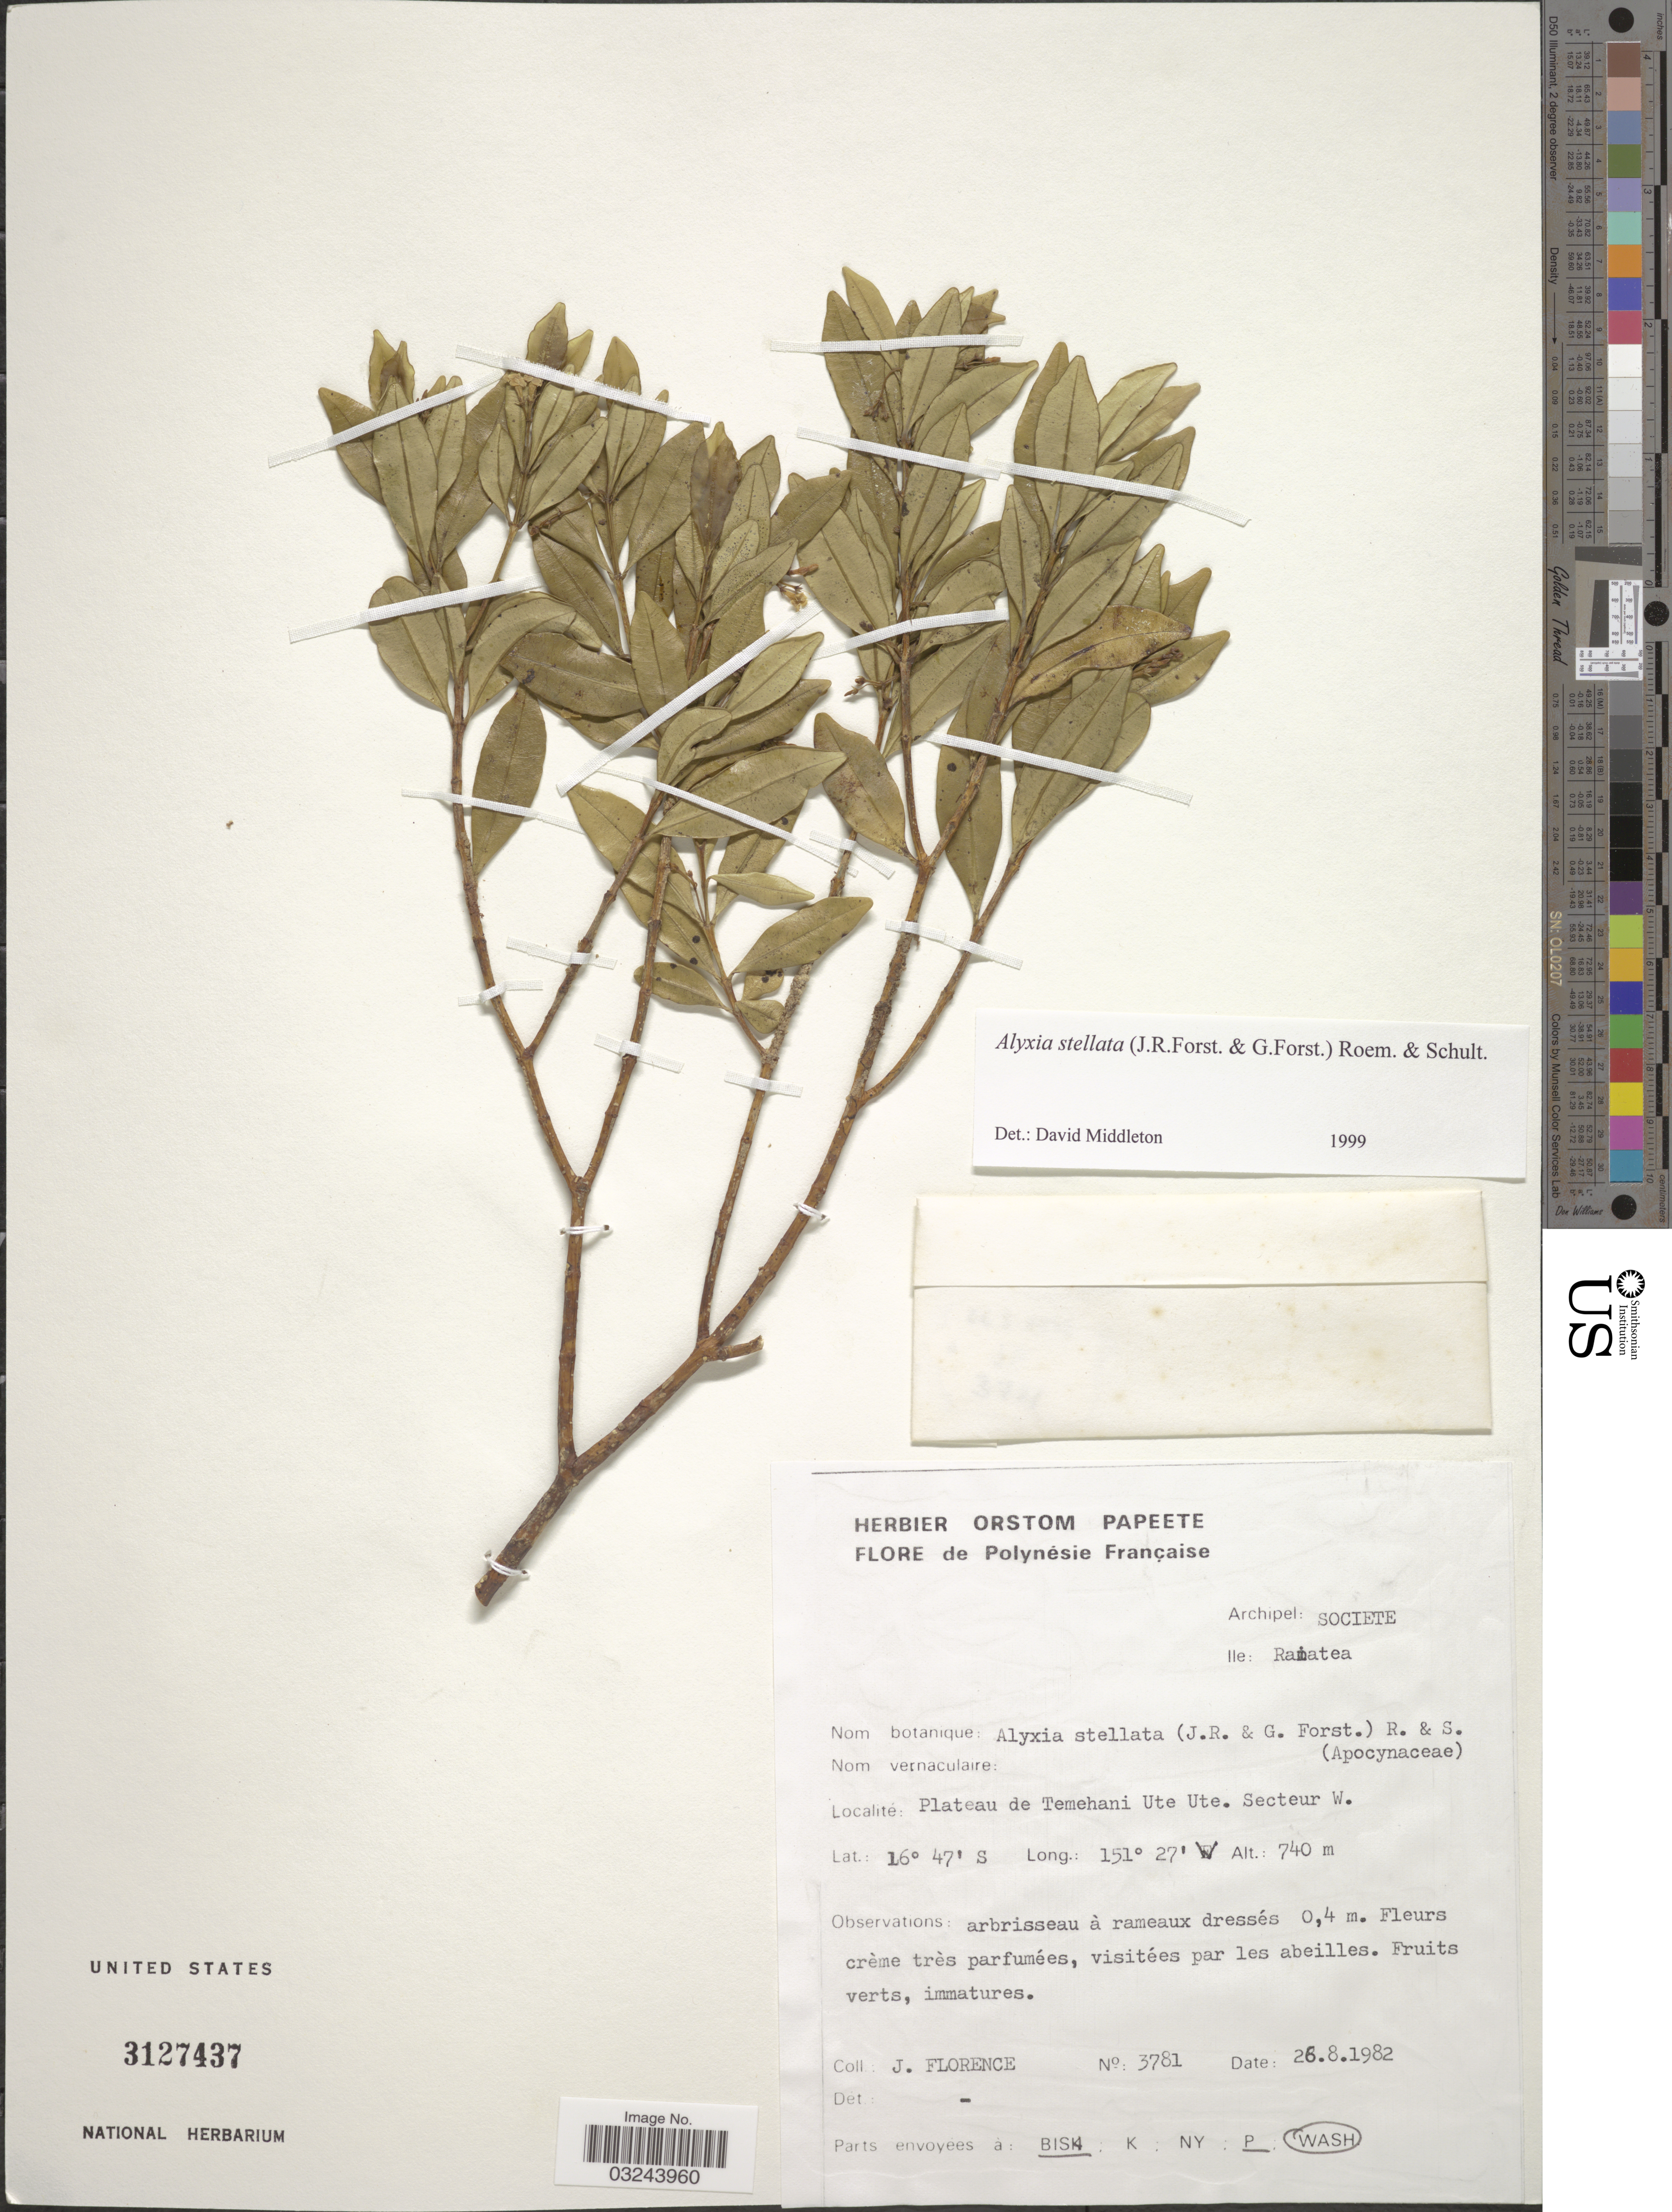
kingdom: Plantae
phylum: Tracheophyta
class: Magnoliopsida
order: Gentianales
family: Apocynaceae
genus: Alyxia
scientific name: Alyxia stellata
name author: (J.R. Forst. & G. Forst.) Roem. & Schult.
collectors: J. Florence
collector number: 3781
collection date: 1982-08-26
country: French Polynesia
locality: Polynésie Française. Archipel: Societe. Ile: Raiatea. Plateau de Temehani Ute Ute. Secteur W.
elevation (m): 740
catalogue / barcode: US 3127437